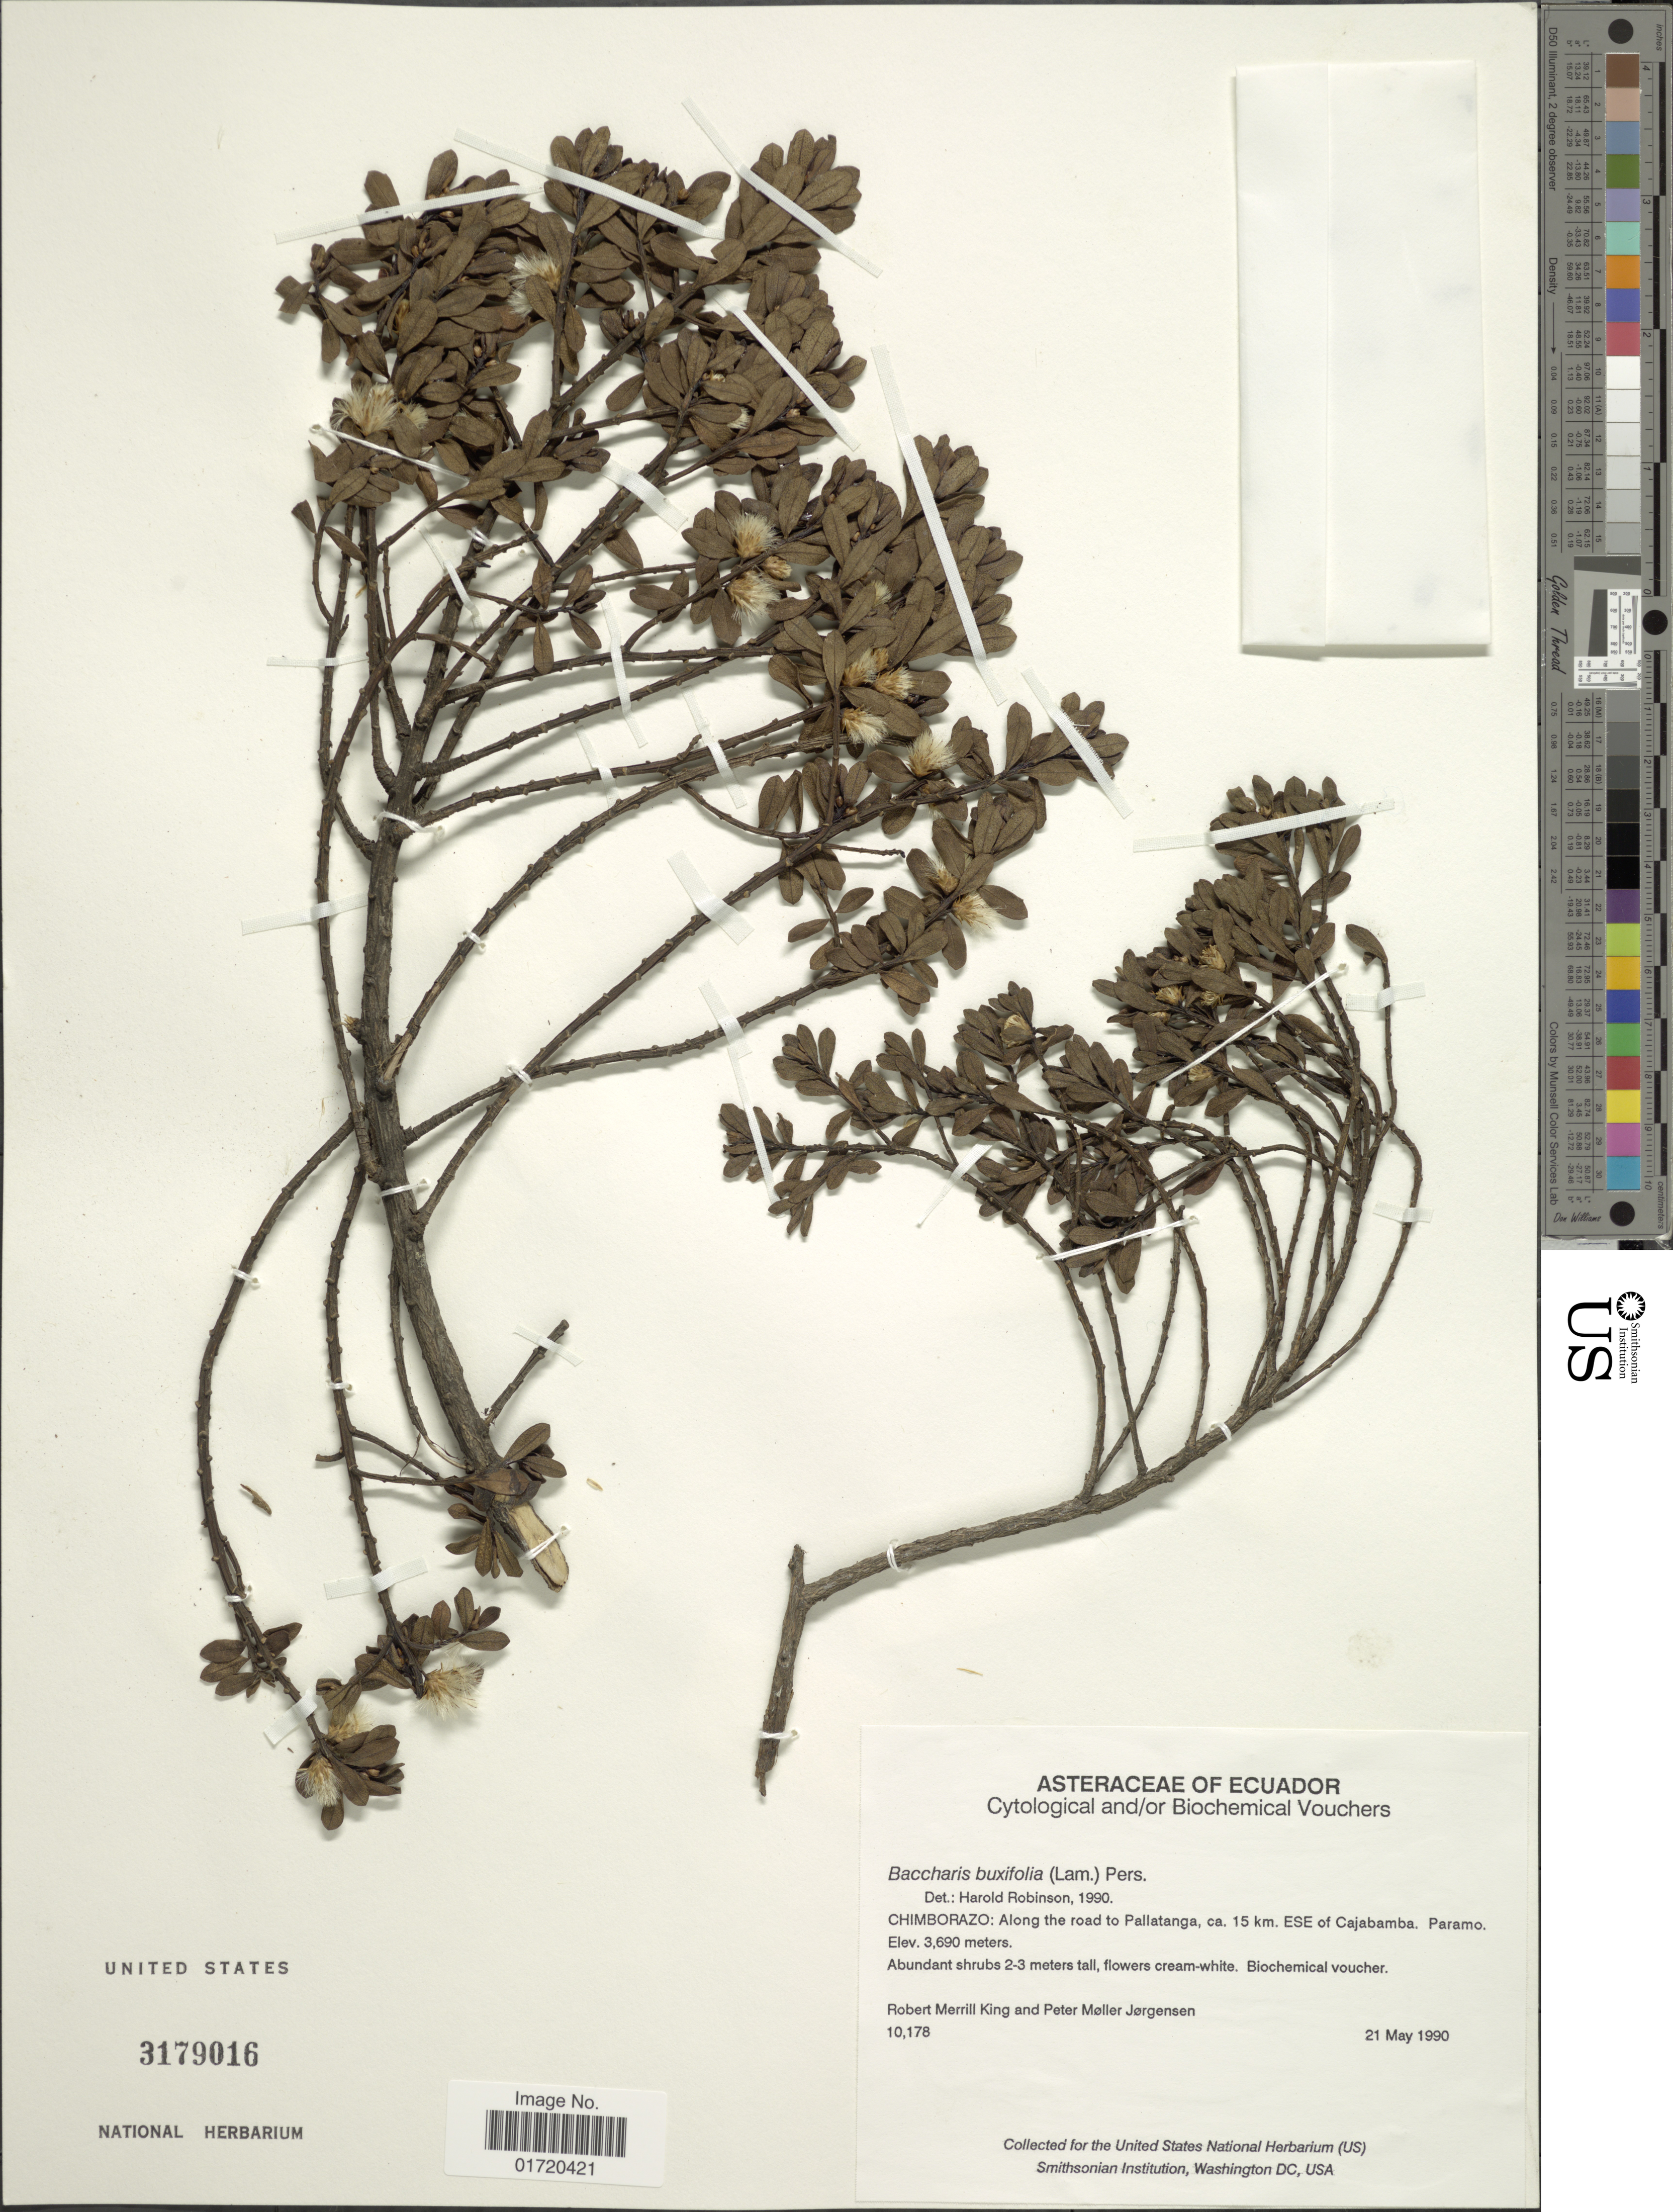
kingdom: Plantae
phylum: Tracheophyta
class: Magnoliopsida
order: Asterales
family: Asteraceae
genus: Baccharis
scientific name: Baccharis buxifolia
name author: (Lam.) Pers.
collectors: R. M. King & P. M. Jørgensen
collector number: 10178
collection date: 1990-05-21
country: Ecuador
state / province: Chimborazo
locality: Along the road to Pallatanga, ca. 15 km ESE of Cajabamba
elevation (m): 3690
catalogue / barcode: US 3179016